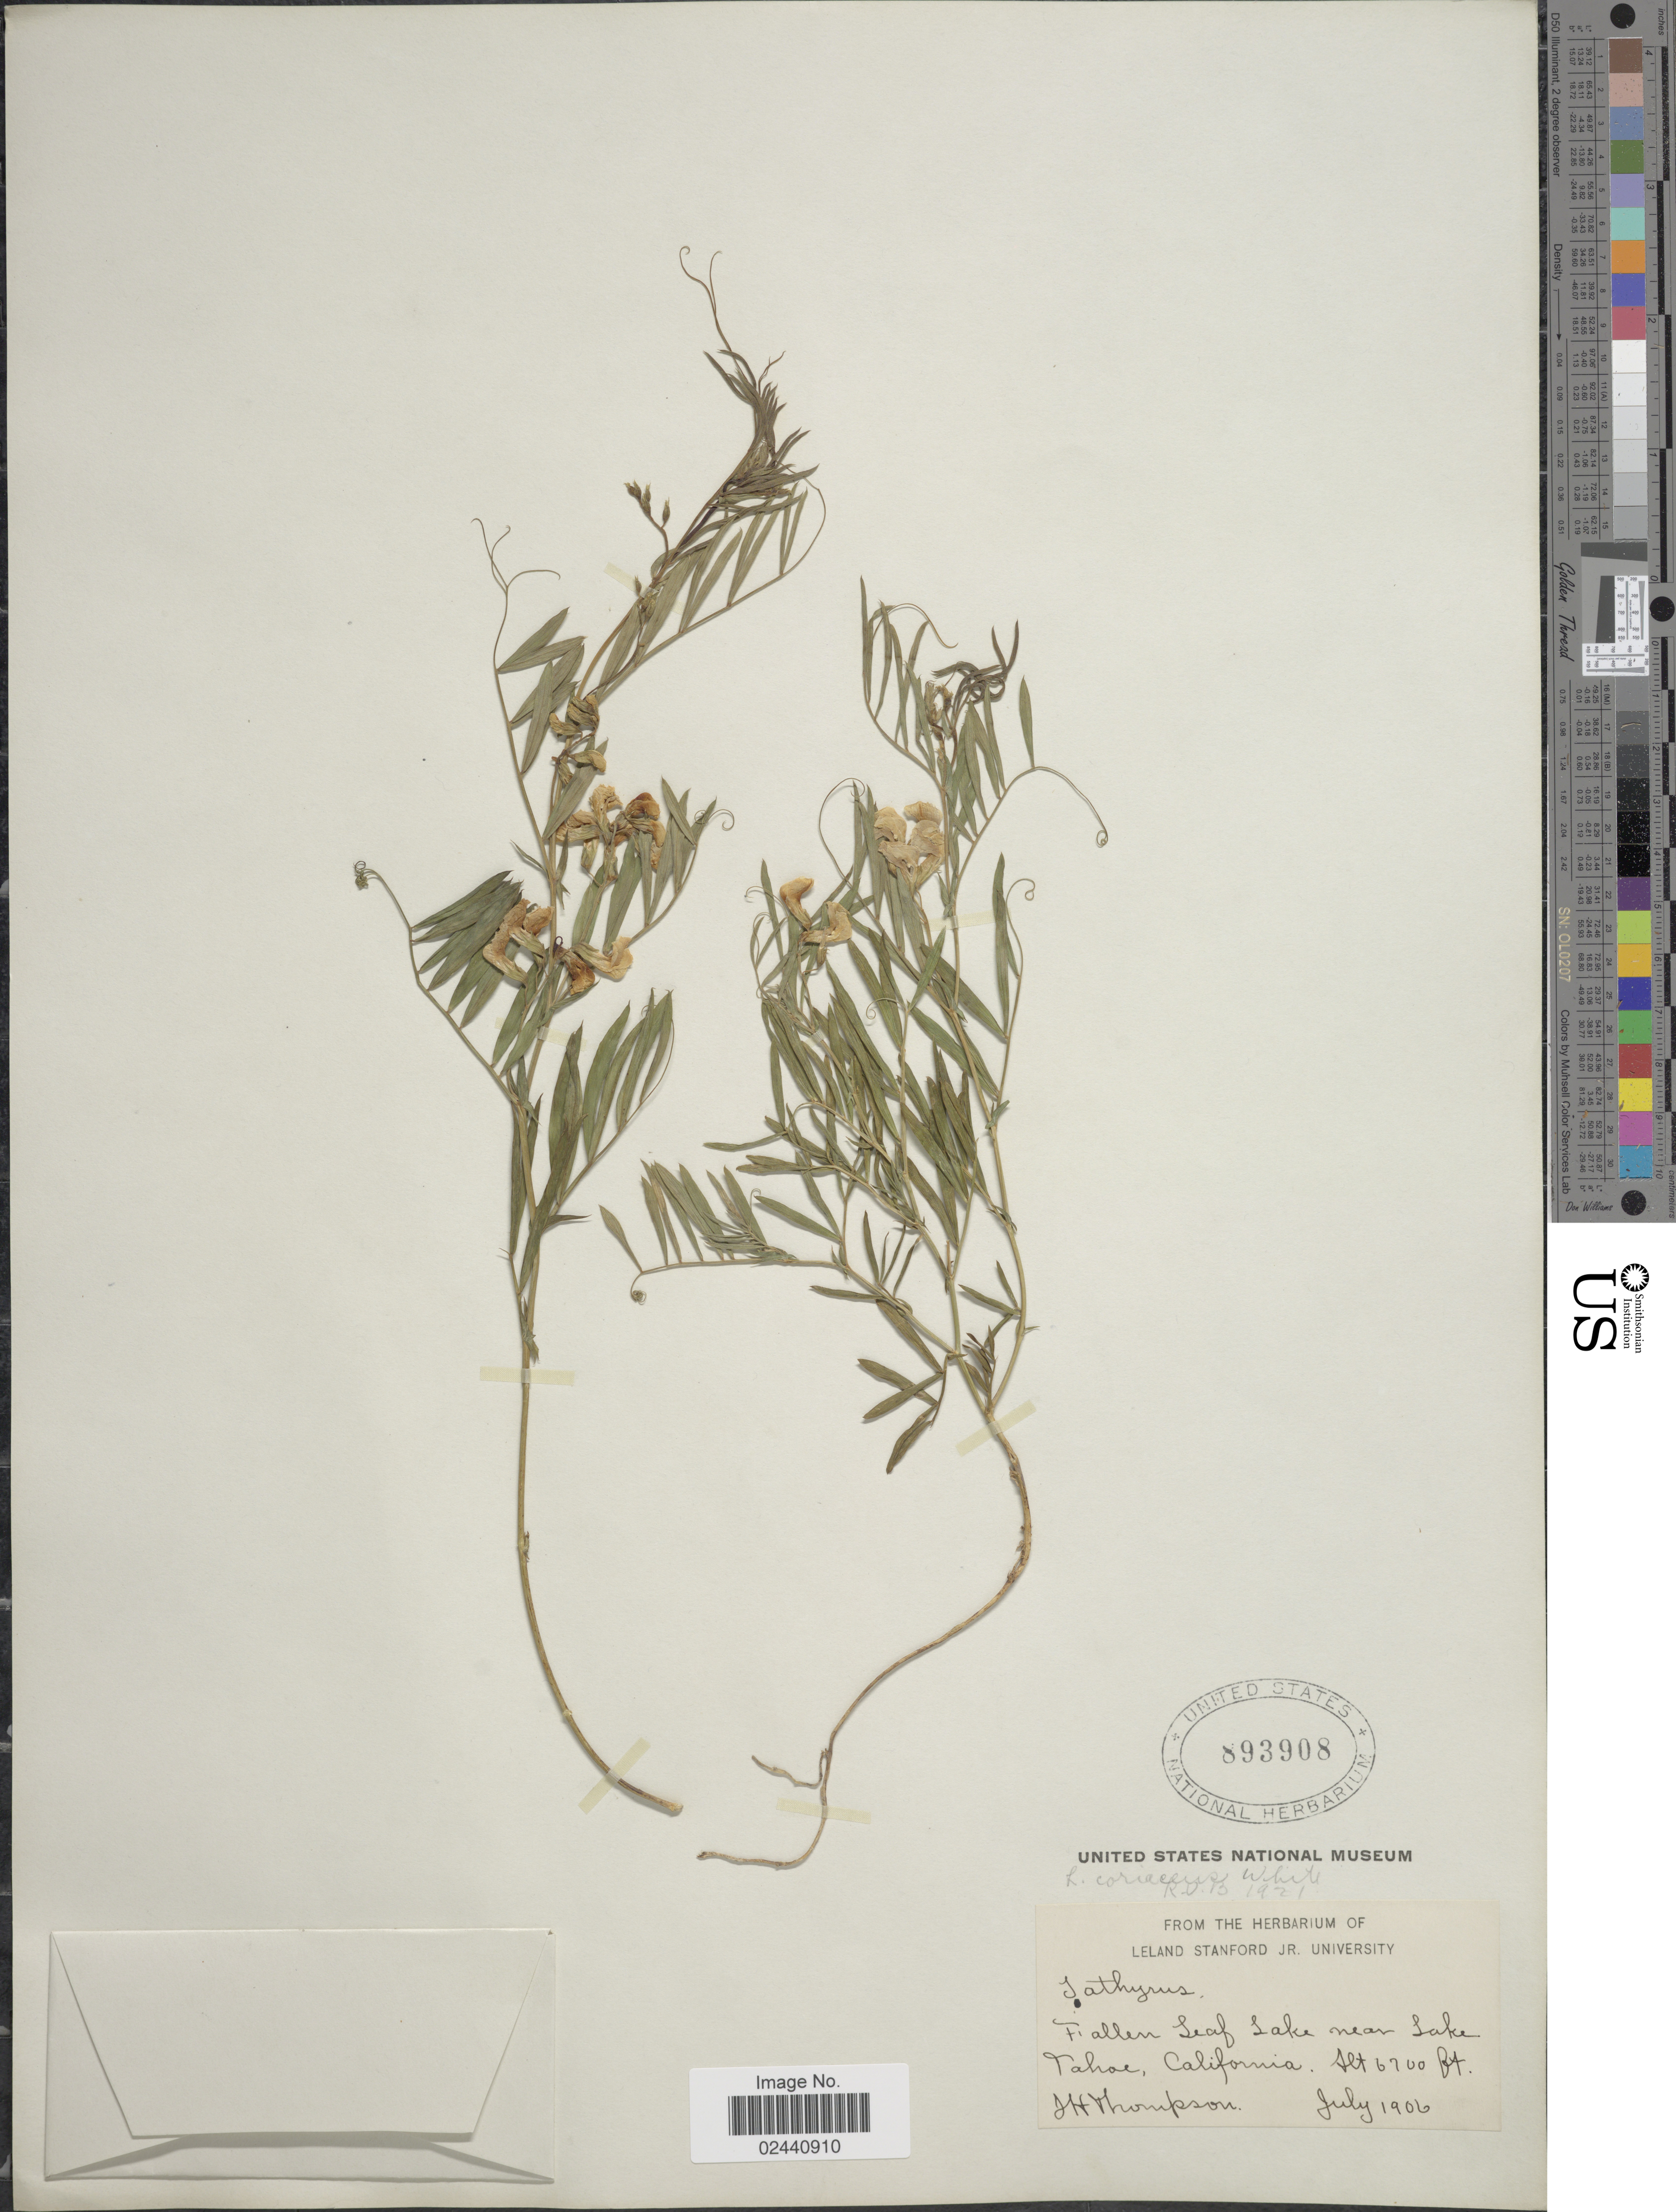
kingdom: Plantae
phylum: Tracheophyta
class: Magnoliopsida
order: Fabales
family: Fabaceae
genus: Lathyrus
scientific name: Lathyrus lanszwertii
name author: Kellogg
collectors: J. Thompson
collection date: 1906-07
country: United States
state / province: California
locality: Fallen Leaf Lake near Lake Tahoe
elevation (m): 2042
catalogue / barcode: US 893908